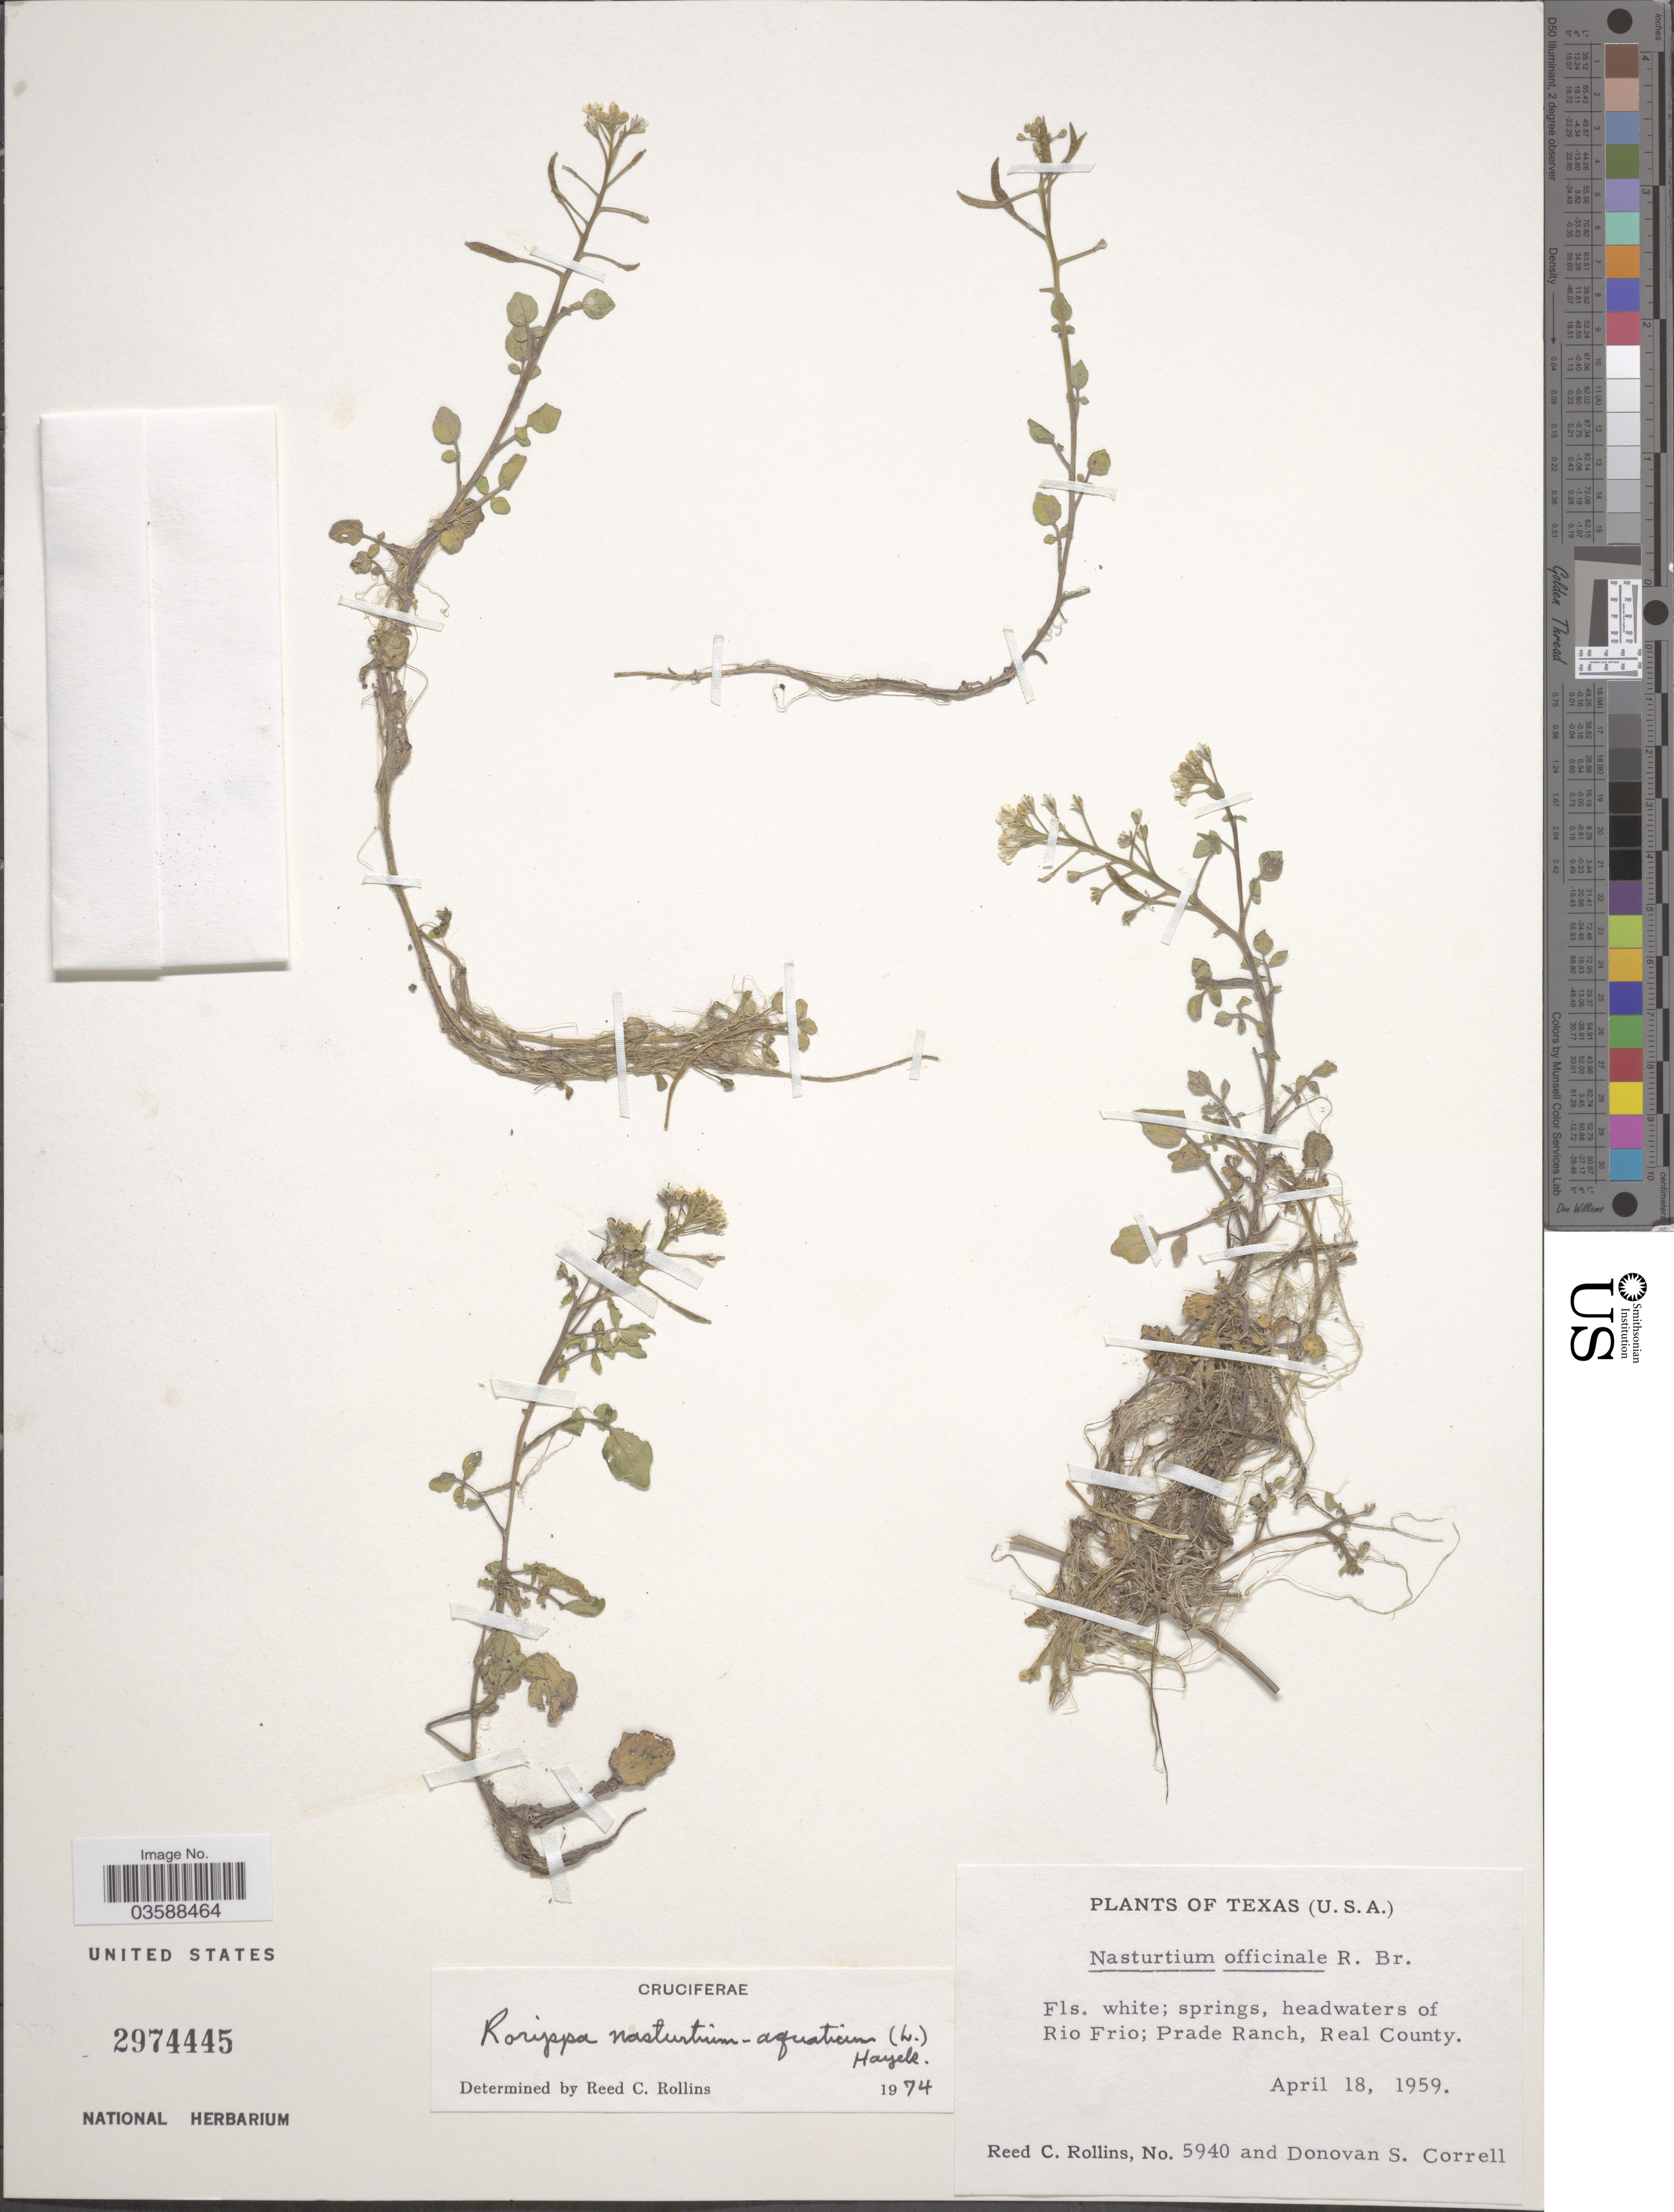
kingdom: Plantae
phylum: Tracheophyta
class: Magnoliopsida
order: Brassicales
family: Brassicaceae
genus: Nasturtium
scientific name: Nasturtium officinale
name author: R. Br.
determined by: Strong, M. T., (US), Smithsonian Institution - National Museum of Natural History (UNITED STATES)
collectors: R. C. Rollins & D. S. Correll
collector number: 5940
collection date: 1959-04-18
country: United States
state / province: Texas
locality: Springs, headwaters of Rio Frio; Prade Ranch, Real County.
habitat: springs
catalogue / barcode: US 2974445